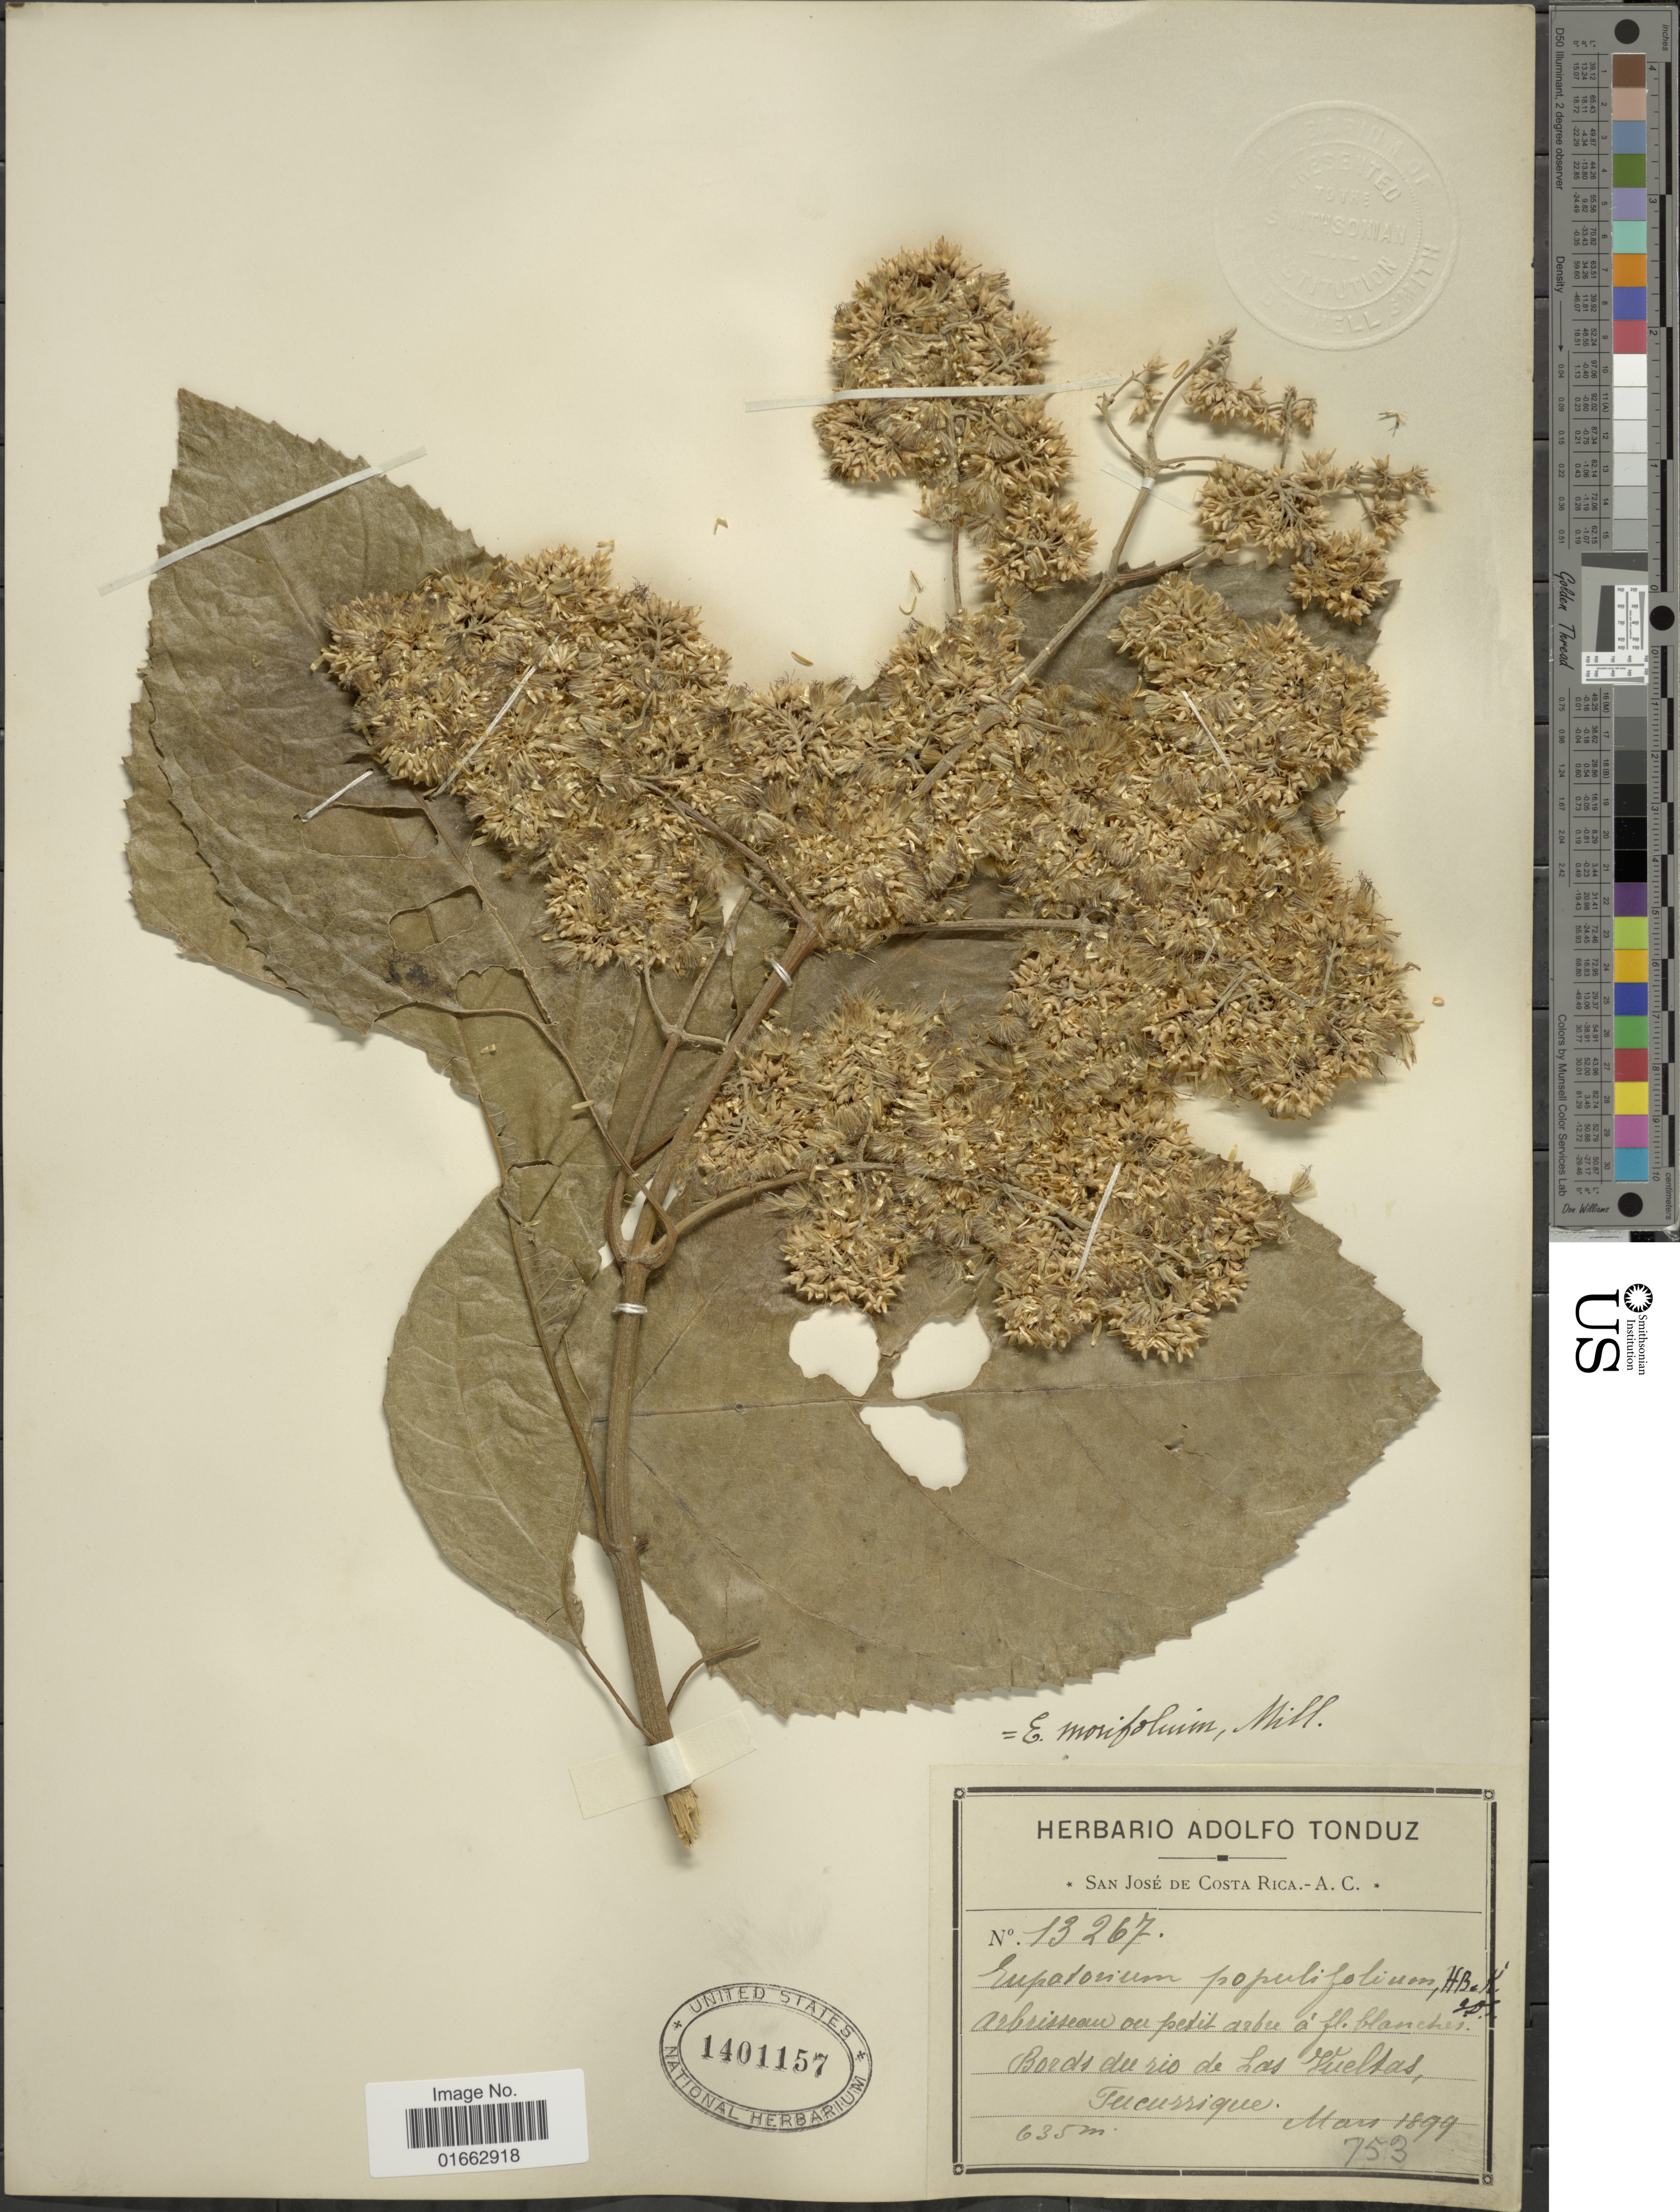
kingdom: Plantae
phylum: Tracheophyta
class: Magnoliopsida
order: Asterales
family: Asteraceae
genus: Critonia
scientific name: Critonia morifolia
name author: (Mill.) R.M. King & H. Rob.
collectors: ex Herb. Adolfo Tonduz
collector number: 13267/753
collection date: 1899-03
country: Costa Rica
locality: Arbrisseau ou petit arbre á fliblanches, Bords des rio de Las Vueltas,Tucurrique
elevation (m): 635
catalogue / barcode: US 1401157